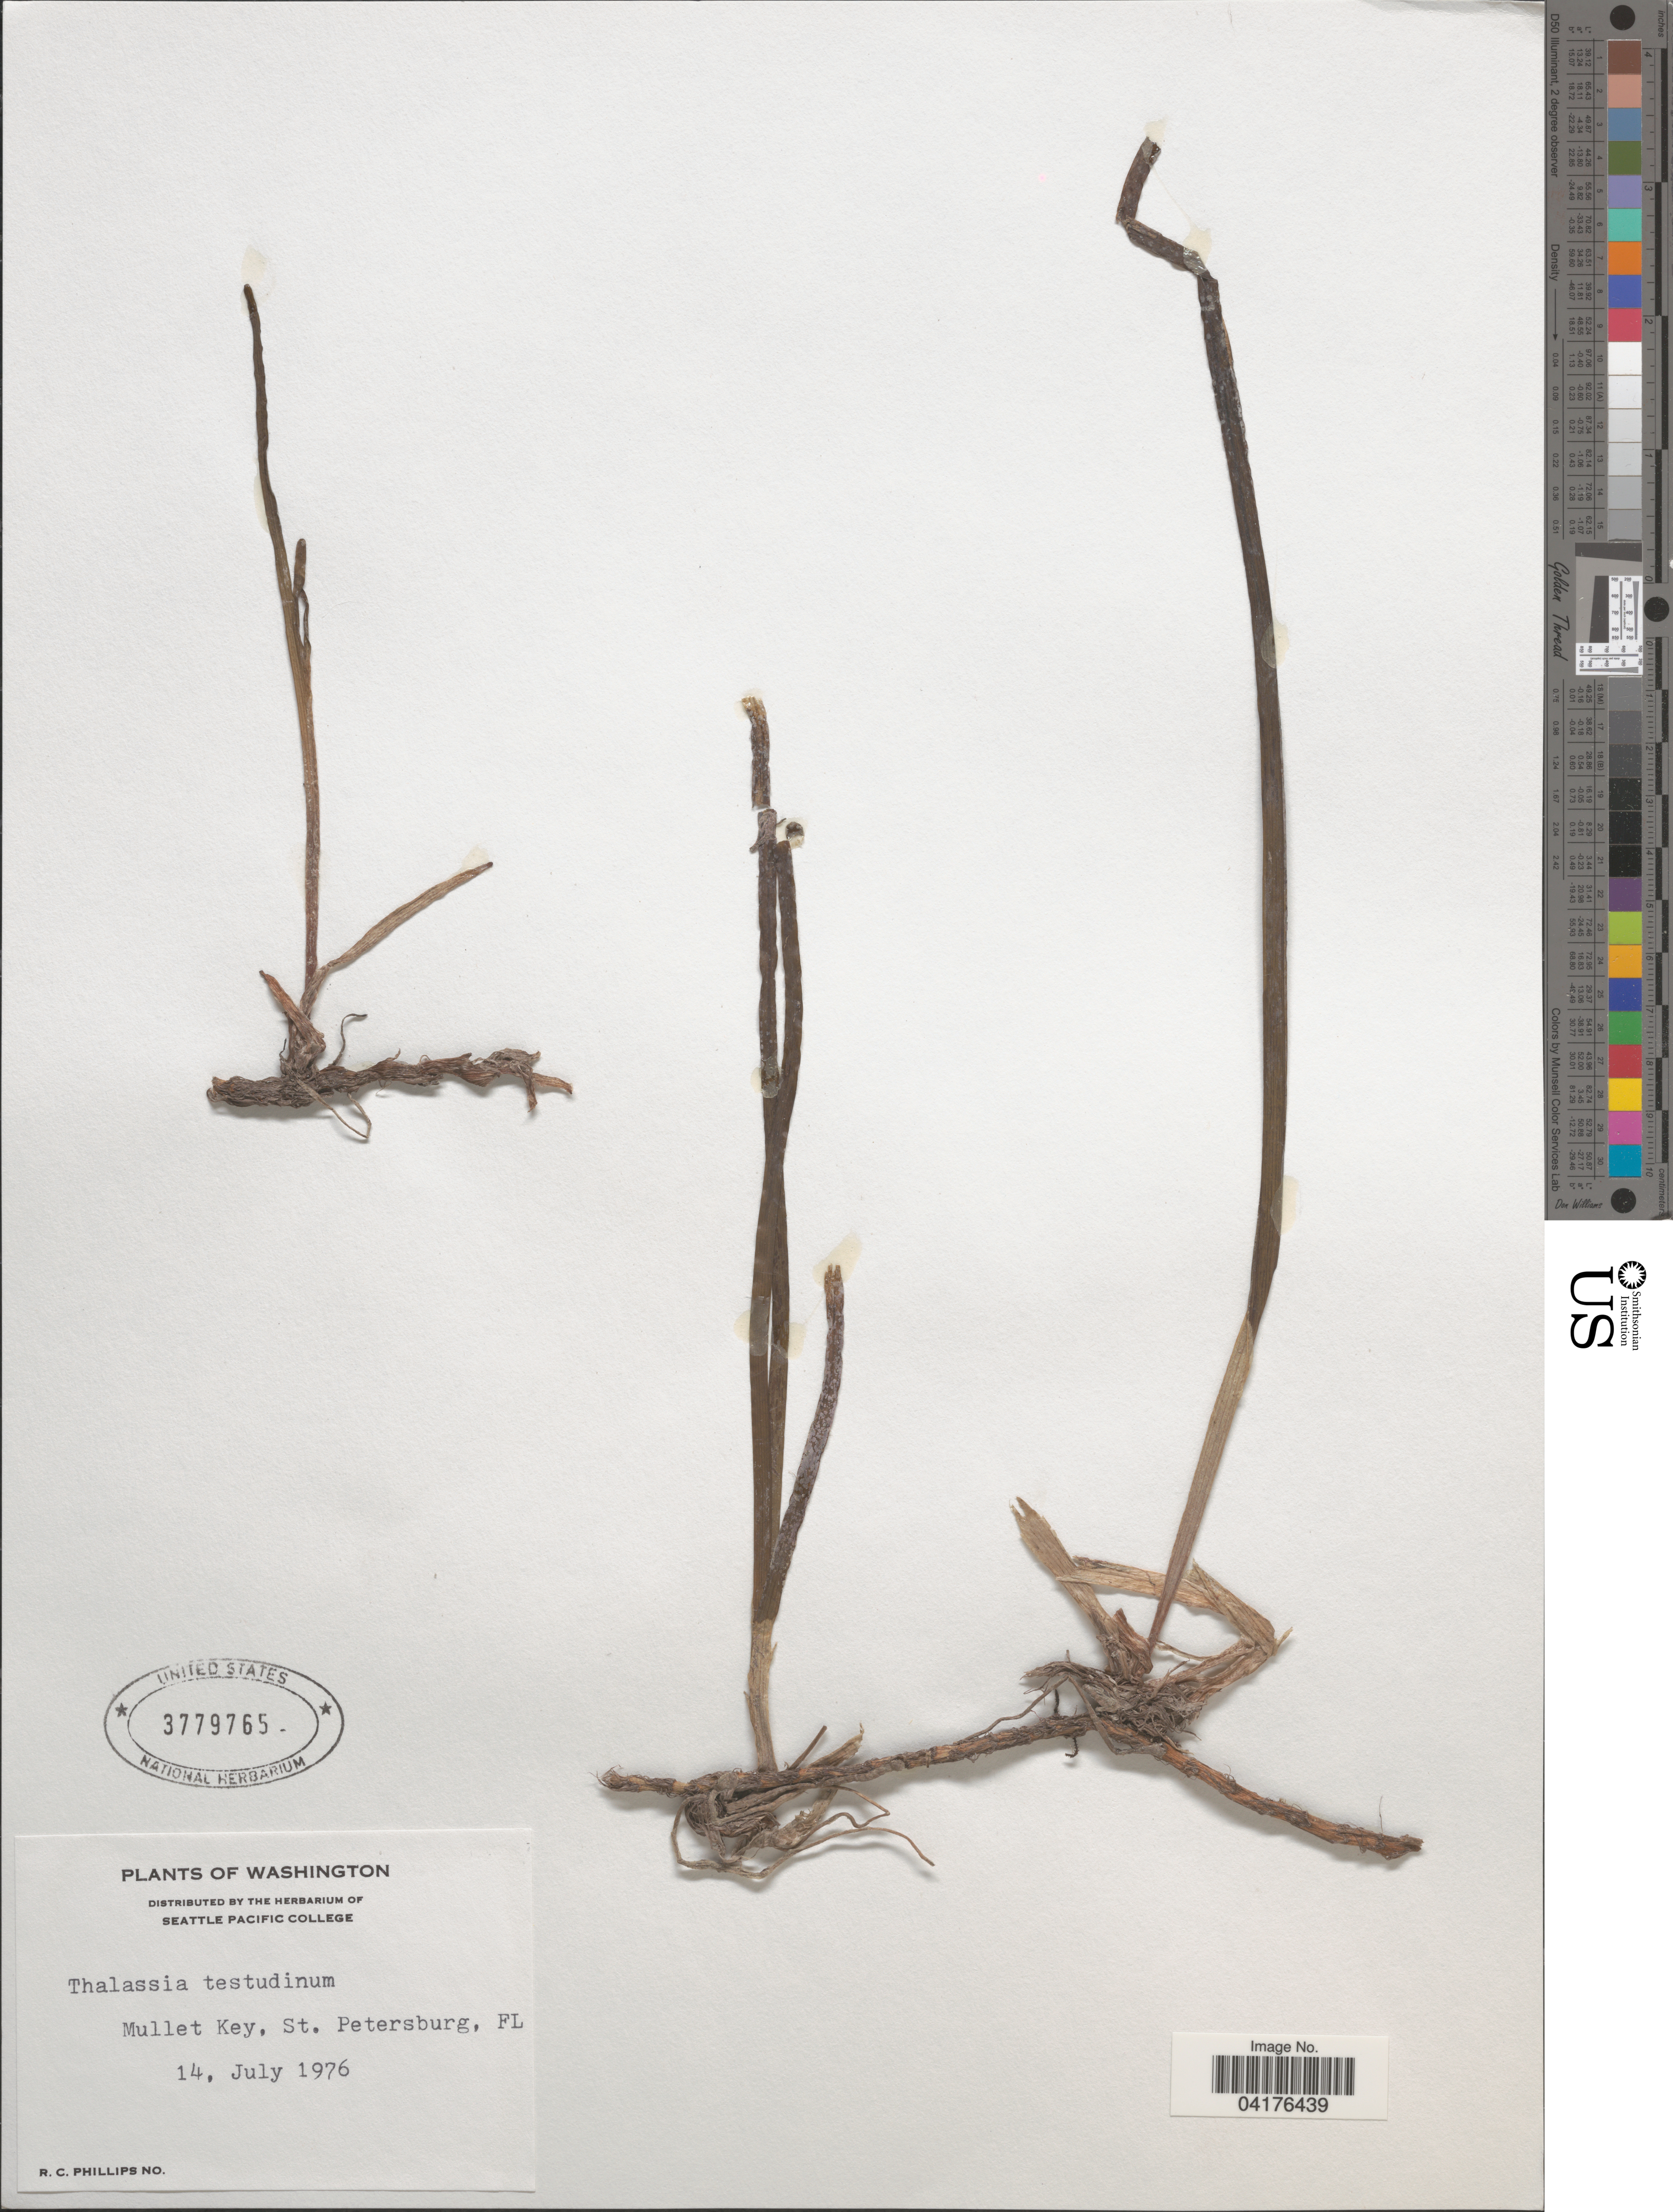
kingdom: Plantae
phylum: Tracheophyta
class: Liliopsida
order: Alismatales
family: Hydrocharitaceae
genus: Thalassia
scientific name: Thalassia testudinum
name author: Banks & Sol. ex K.D. Koenig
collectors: R. C. Phillips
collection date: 1976-07-14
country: United States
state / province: Florida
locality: Mullet Key, St. Petersburg, FL.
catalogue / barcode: US 3779765